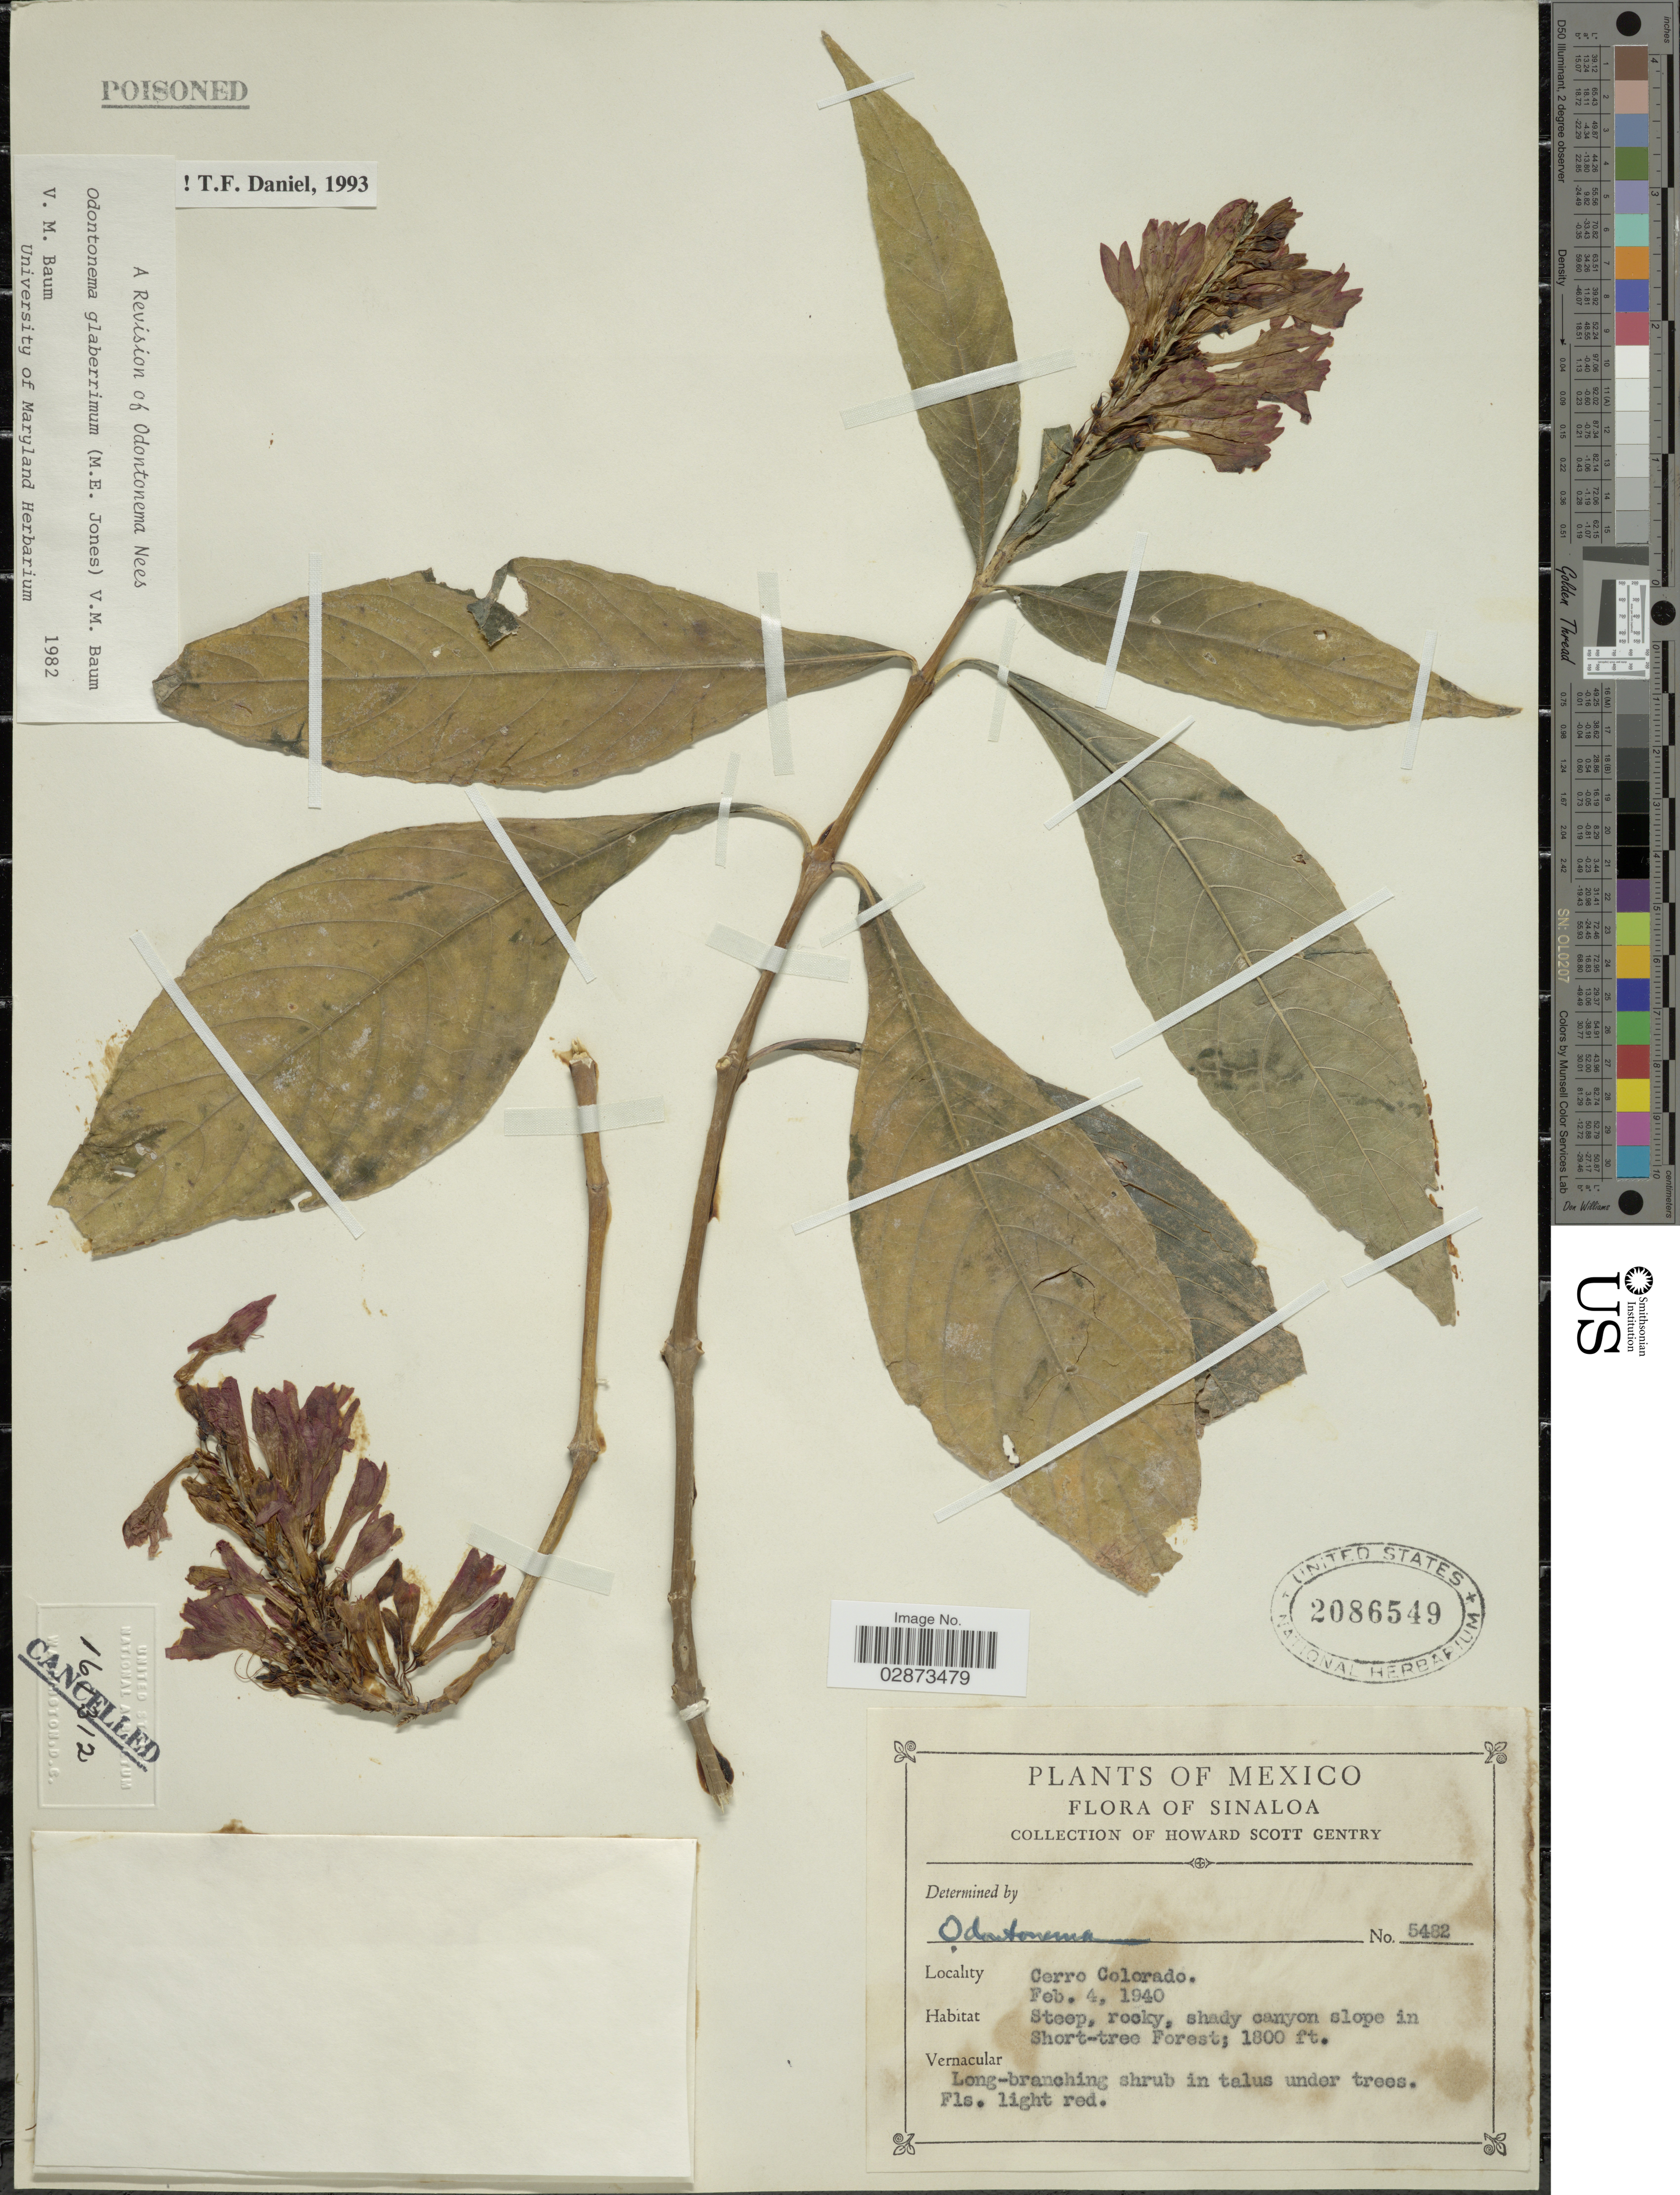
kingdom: Plantae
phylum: Tracheophyta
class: Magnoliopsida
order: Lamiales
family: Acanthaceae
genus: Odontonema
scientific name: Odontonema glaberrimum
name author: (M.E. Jones) V.M. Baum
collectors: H. S. Gentry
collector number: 5482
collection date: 1940-02-04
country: Mexico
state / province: Sinaloa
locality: Cerro Colorado.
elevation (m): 549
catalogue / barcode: US 2086549